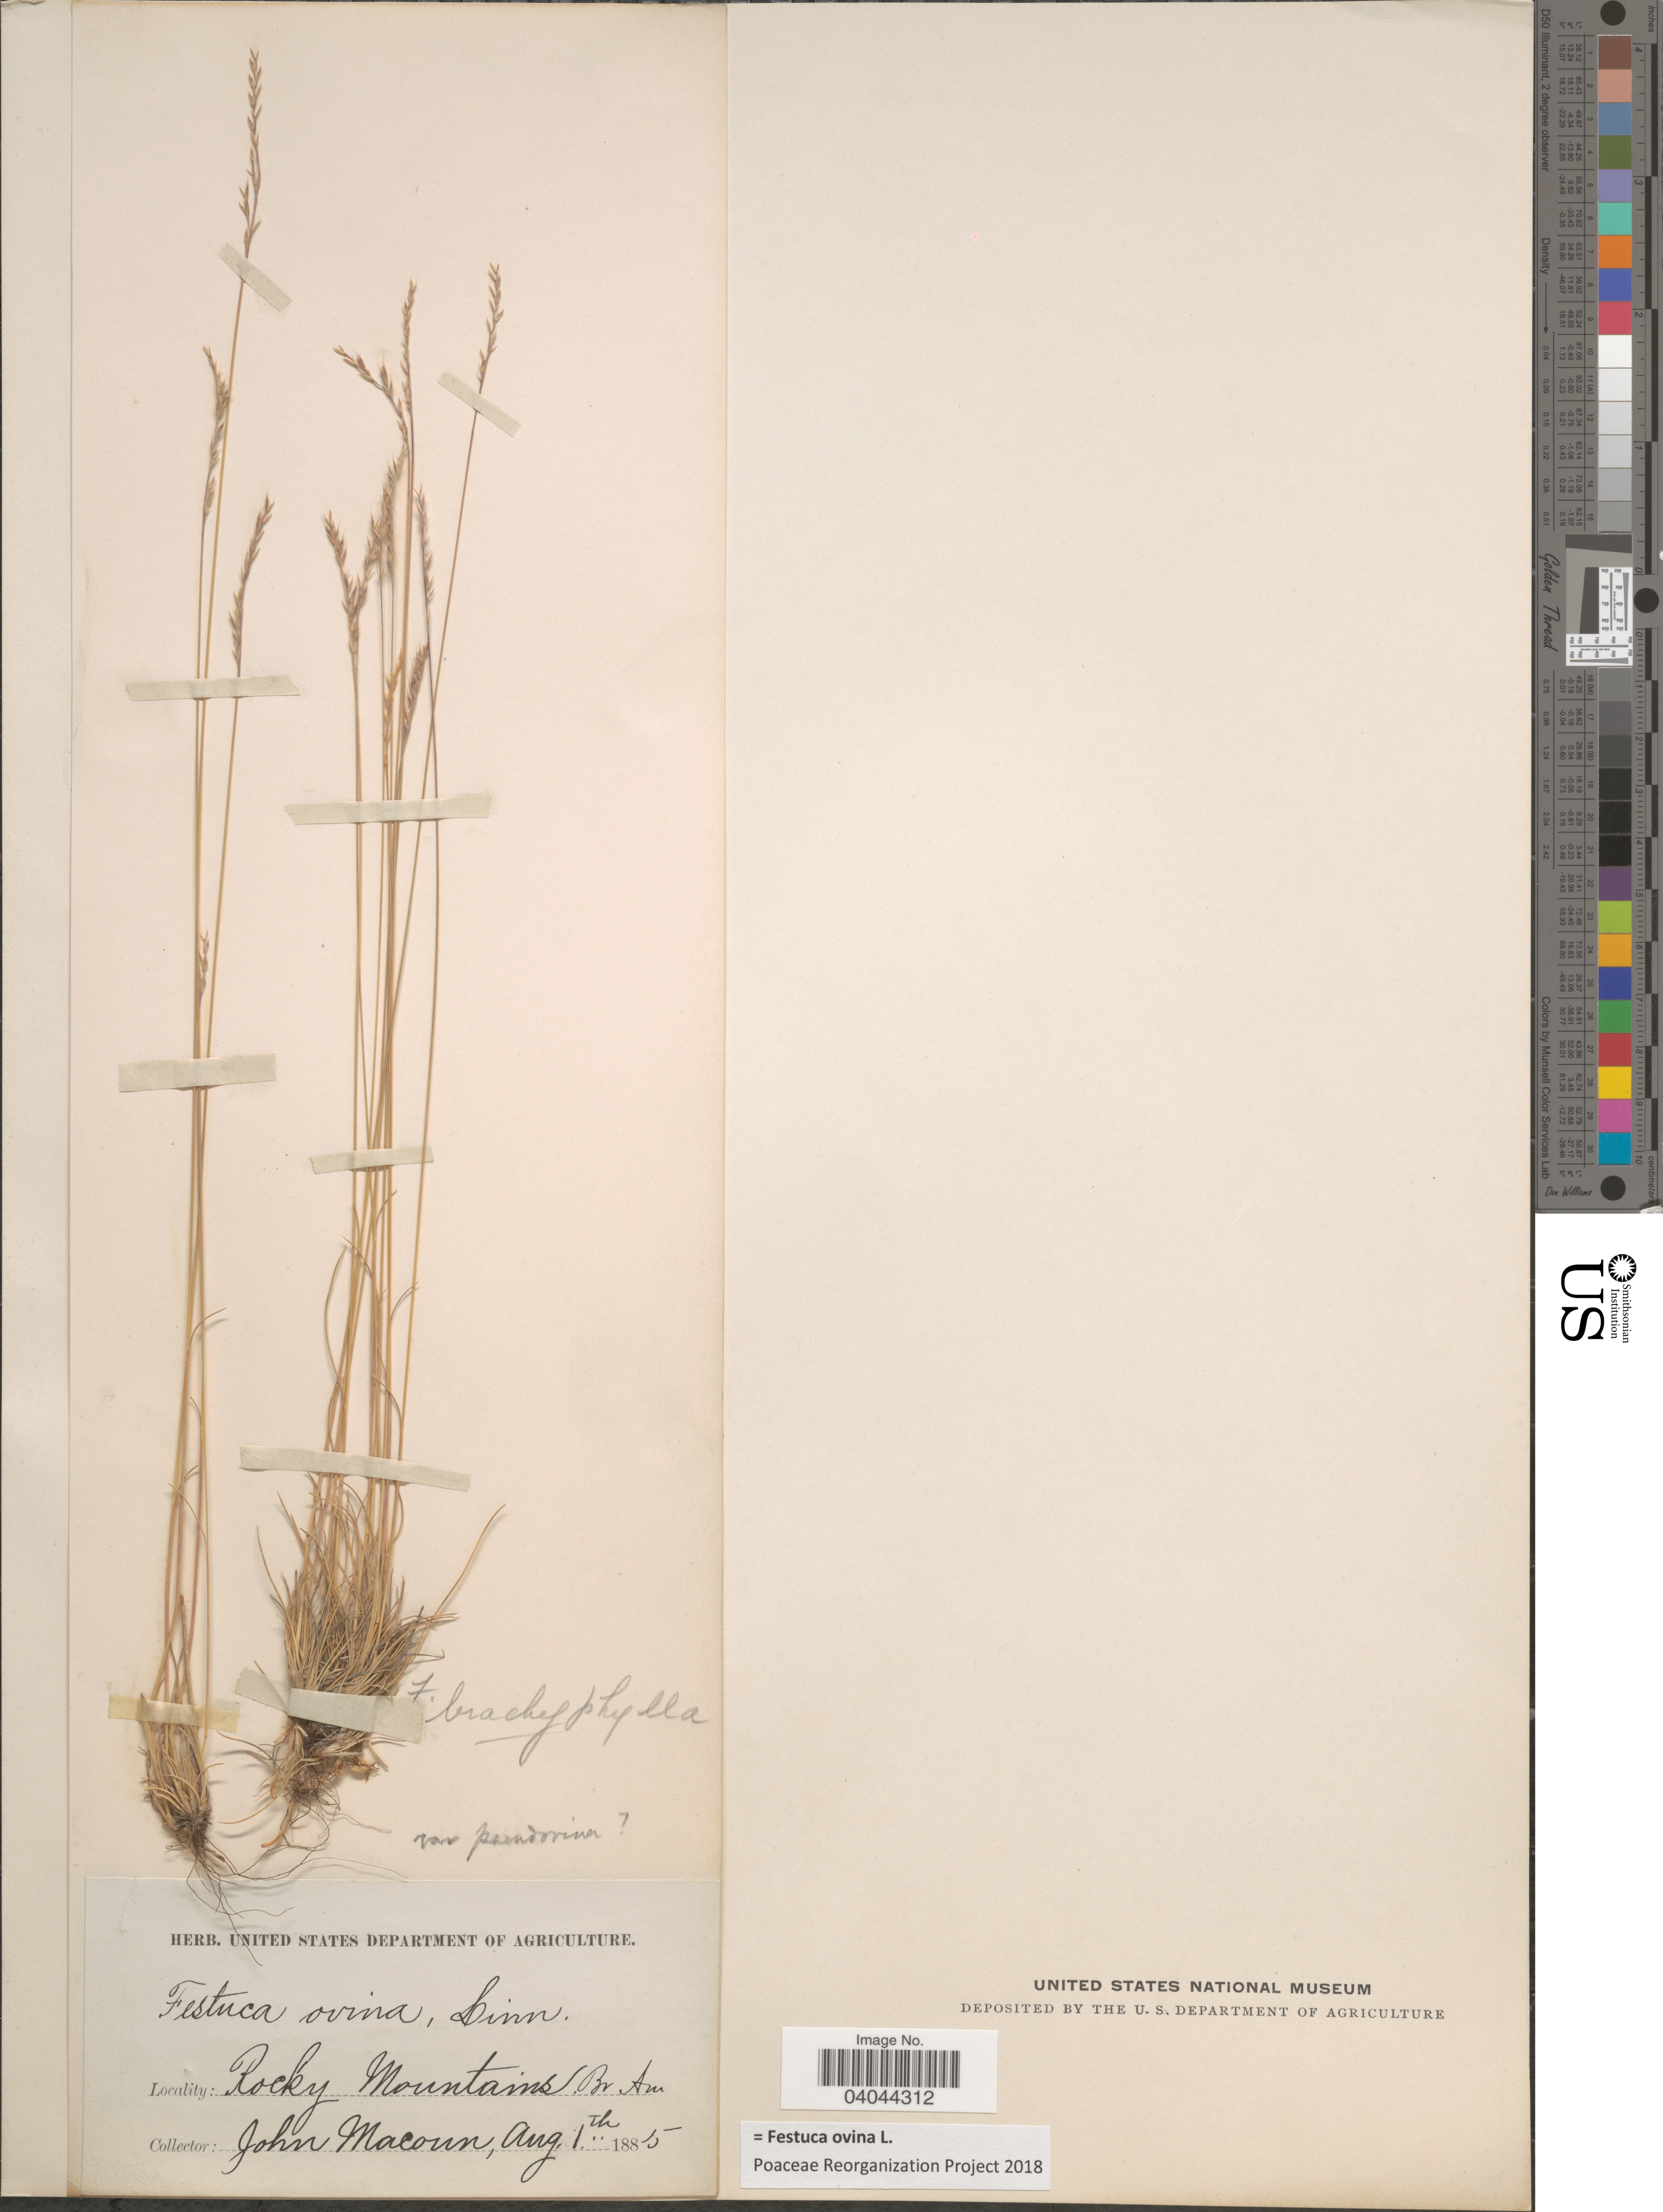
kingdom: Plantae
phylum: Tracheophyta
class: Liliopsida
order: Poales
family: Poaceae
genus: Festuca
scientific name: Festuca ovina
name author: L.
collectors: J. Macoun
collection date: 1885-08-01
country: Canada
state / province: Alberta/ British Columbia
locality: Rocky Mountains, Br. Am.